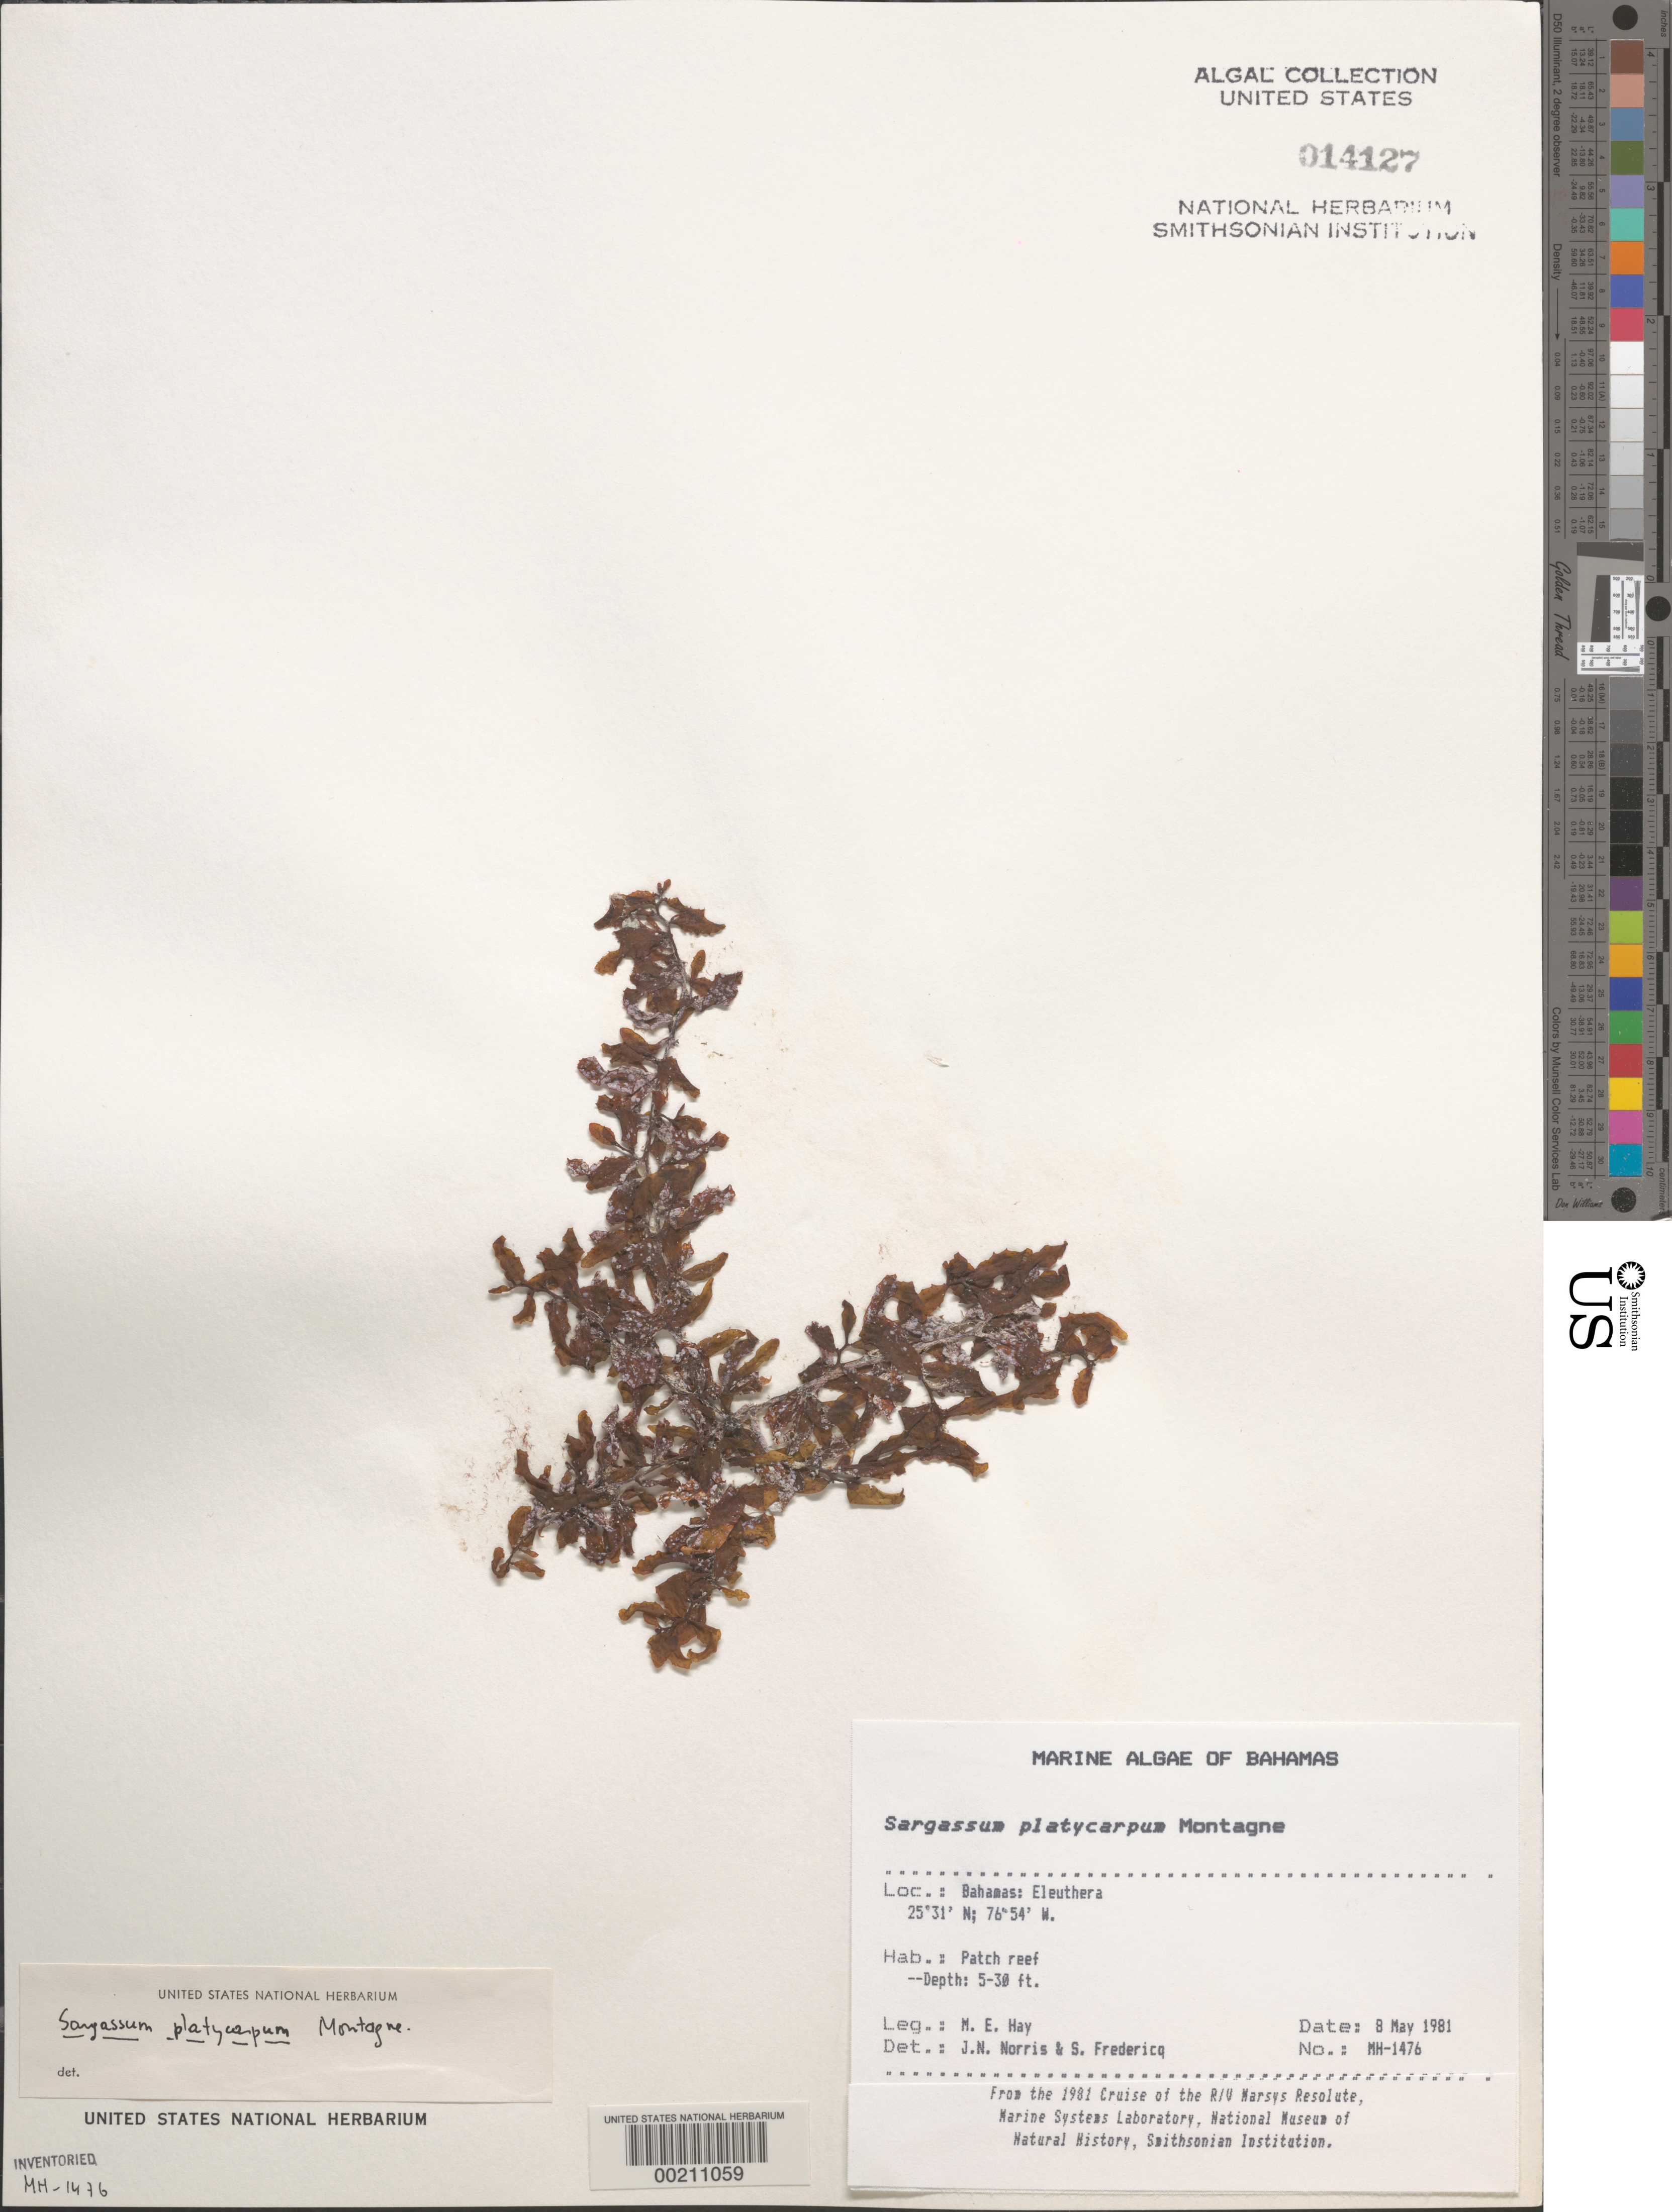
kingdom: Chromista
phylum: Ochrophyta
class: Phaeophyceae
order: Fucales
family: Sargassaceae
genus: Sargassum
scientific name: Sargassum platycarpum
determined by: Norris, J. N.; Fredericq, S.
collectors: M. E. Hay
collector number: MEH-1476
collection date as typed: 08 May 1981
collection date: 1981-05-08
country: Bahamas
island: Eleuthera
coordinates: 23 31 N, 78 54 W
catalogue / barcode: US 14127